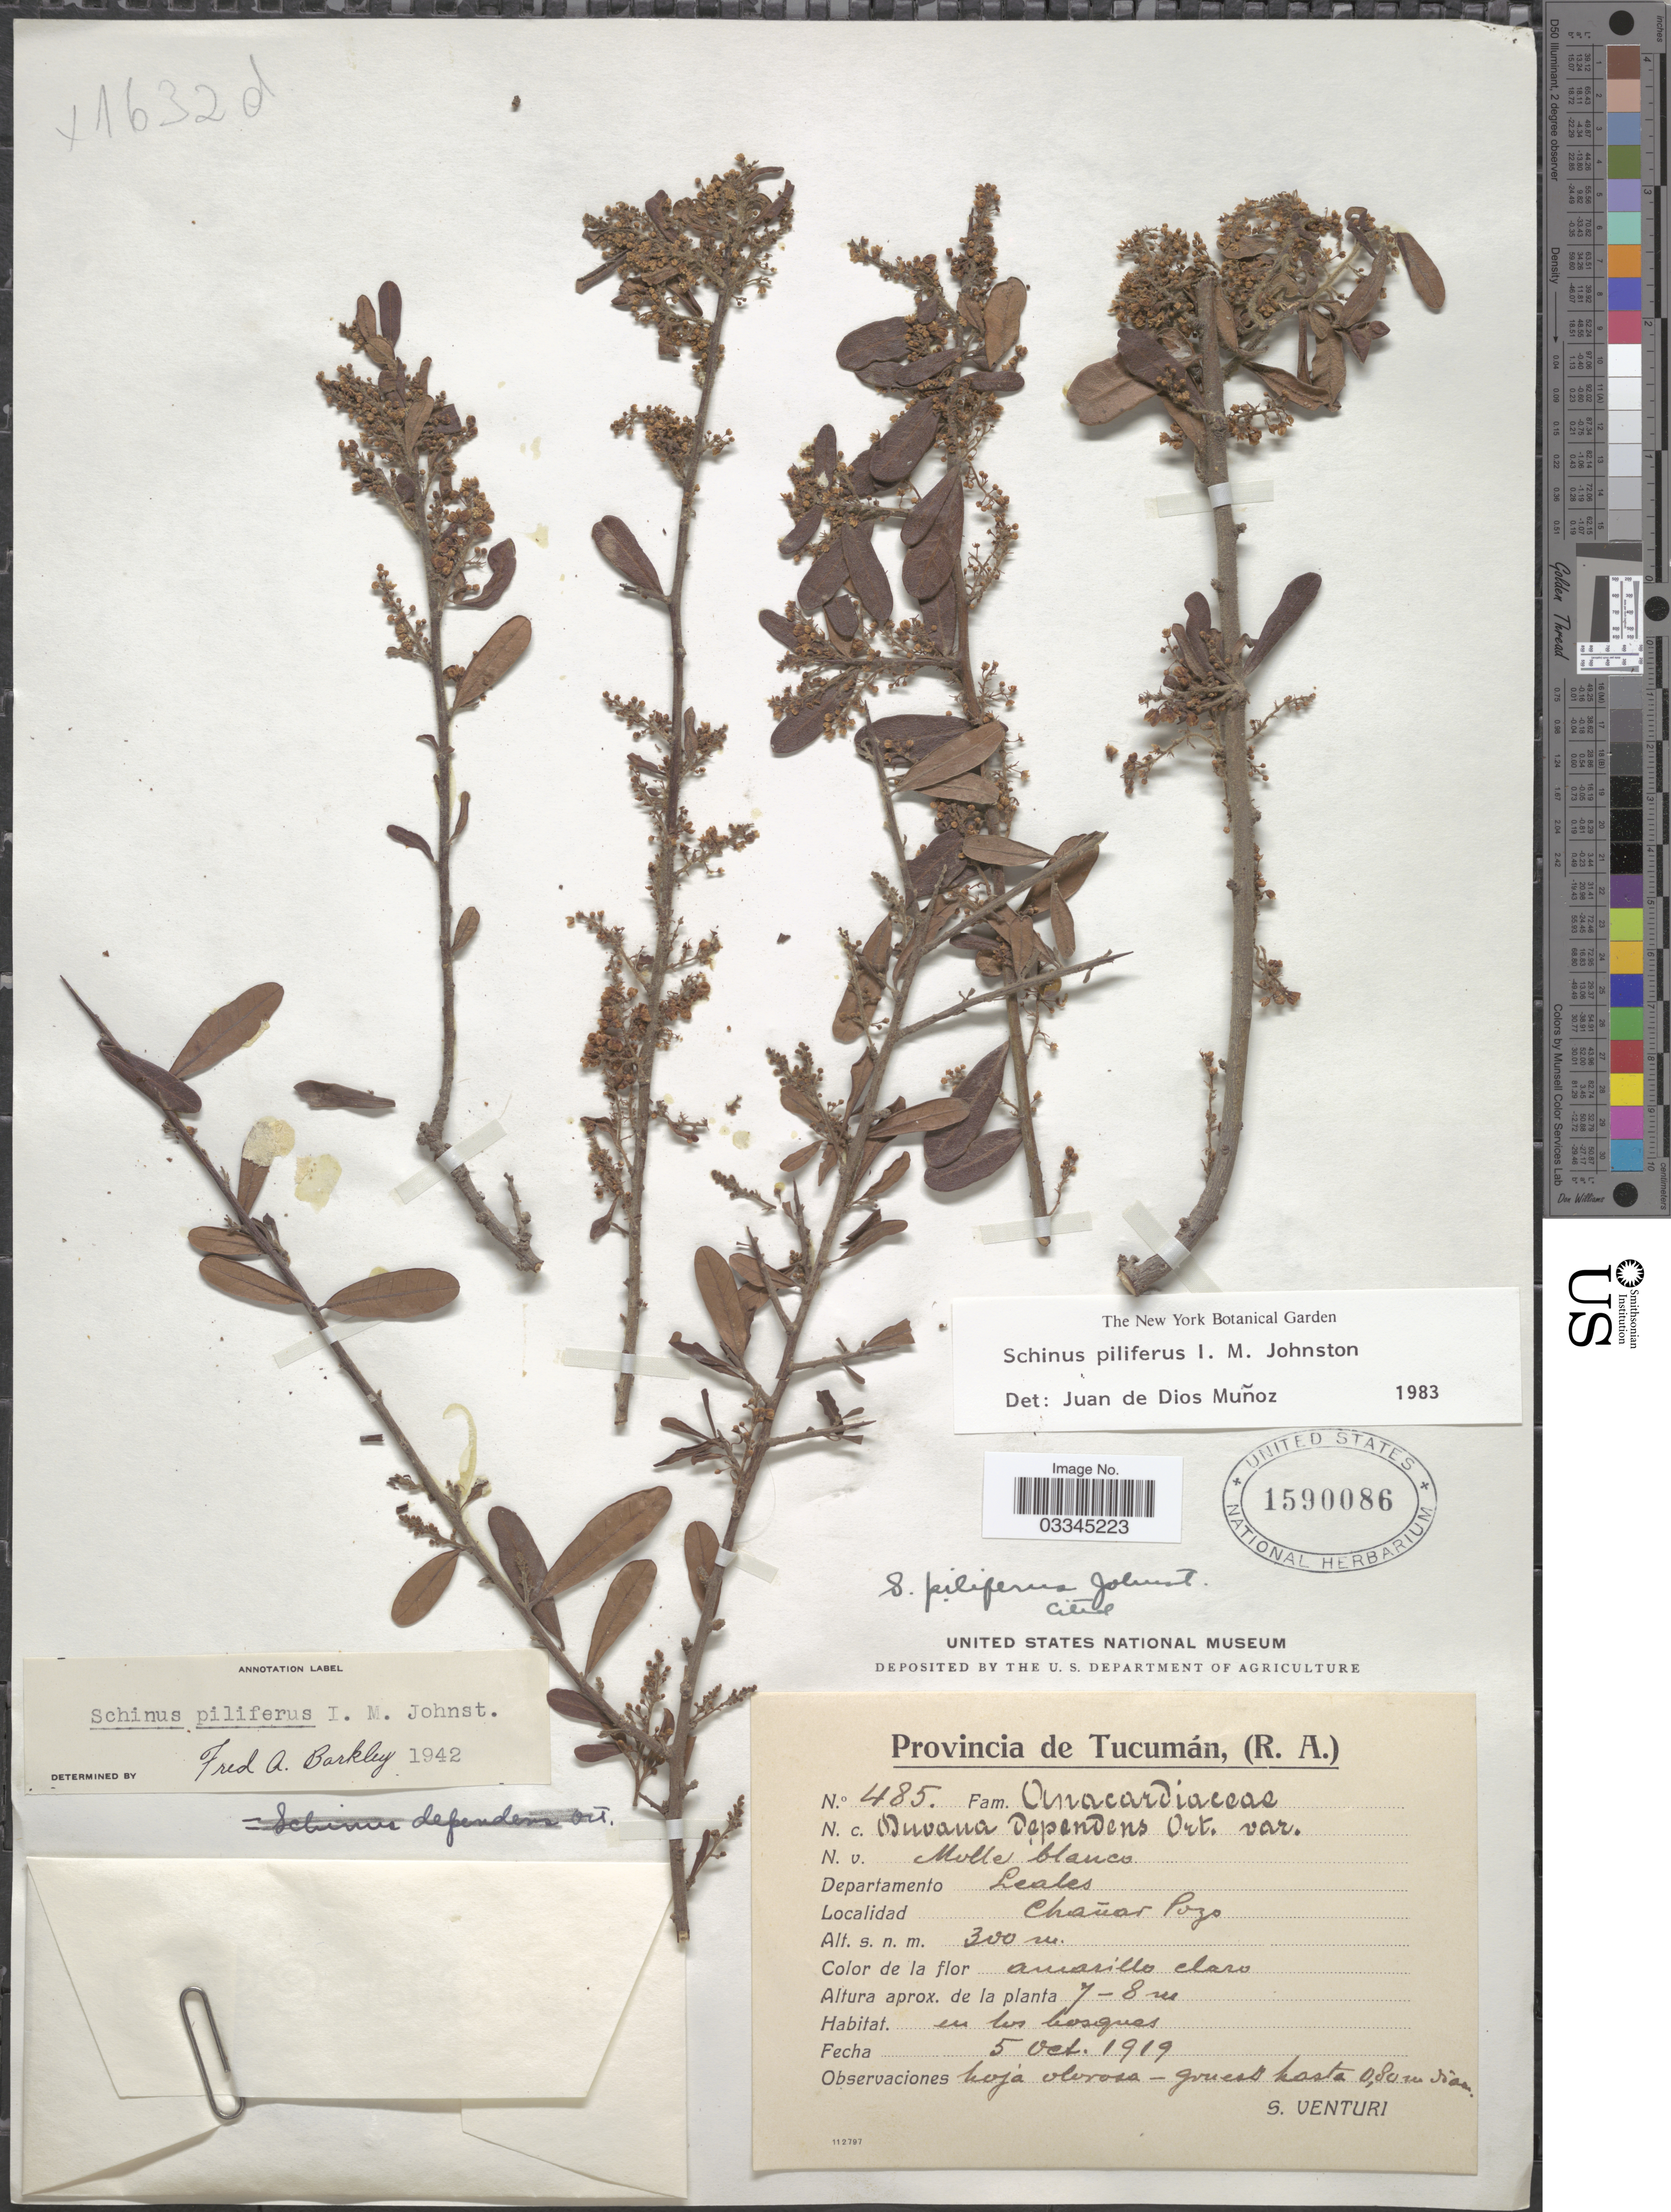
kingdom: Plantae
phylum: Tracheophyta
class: Magnoliopsida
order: Sapindales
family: Anacardiaceae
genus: Schinus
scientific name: Schinus pilifera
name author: I.M. Johnst.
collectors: S. Venturi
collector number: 485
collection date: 1919-10-05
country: Argentina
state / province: Tucuman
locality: Departamento Leales, Chañar Pozo.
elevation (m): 300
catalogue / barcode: US 1590086